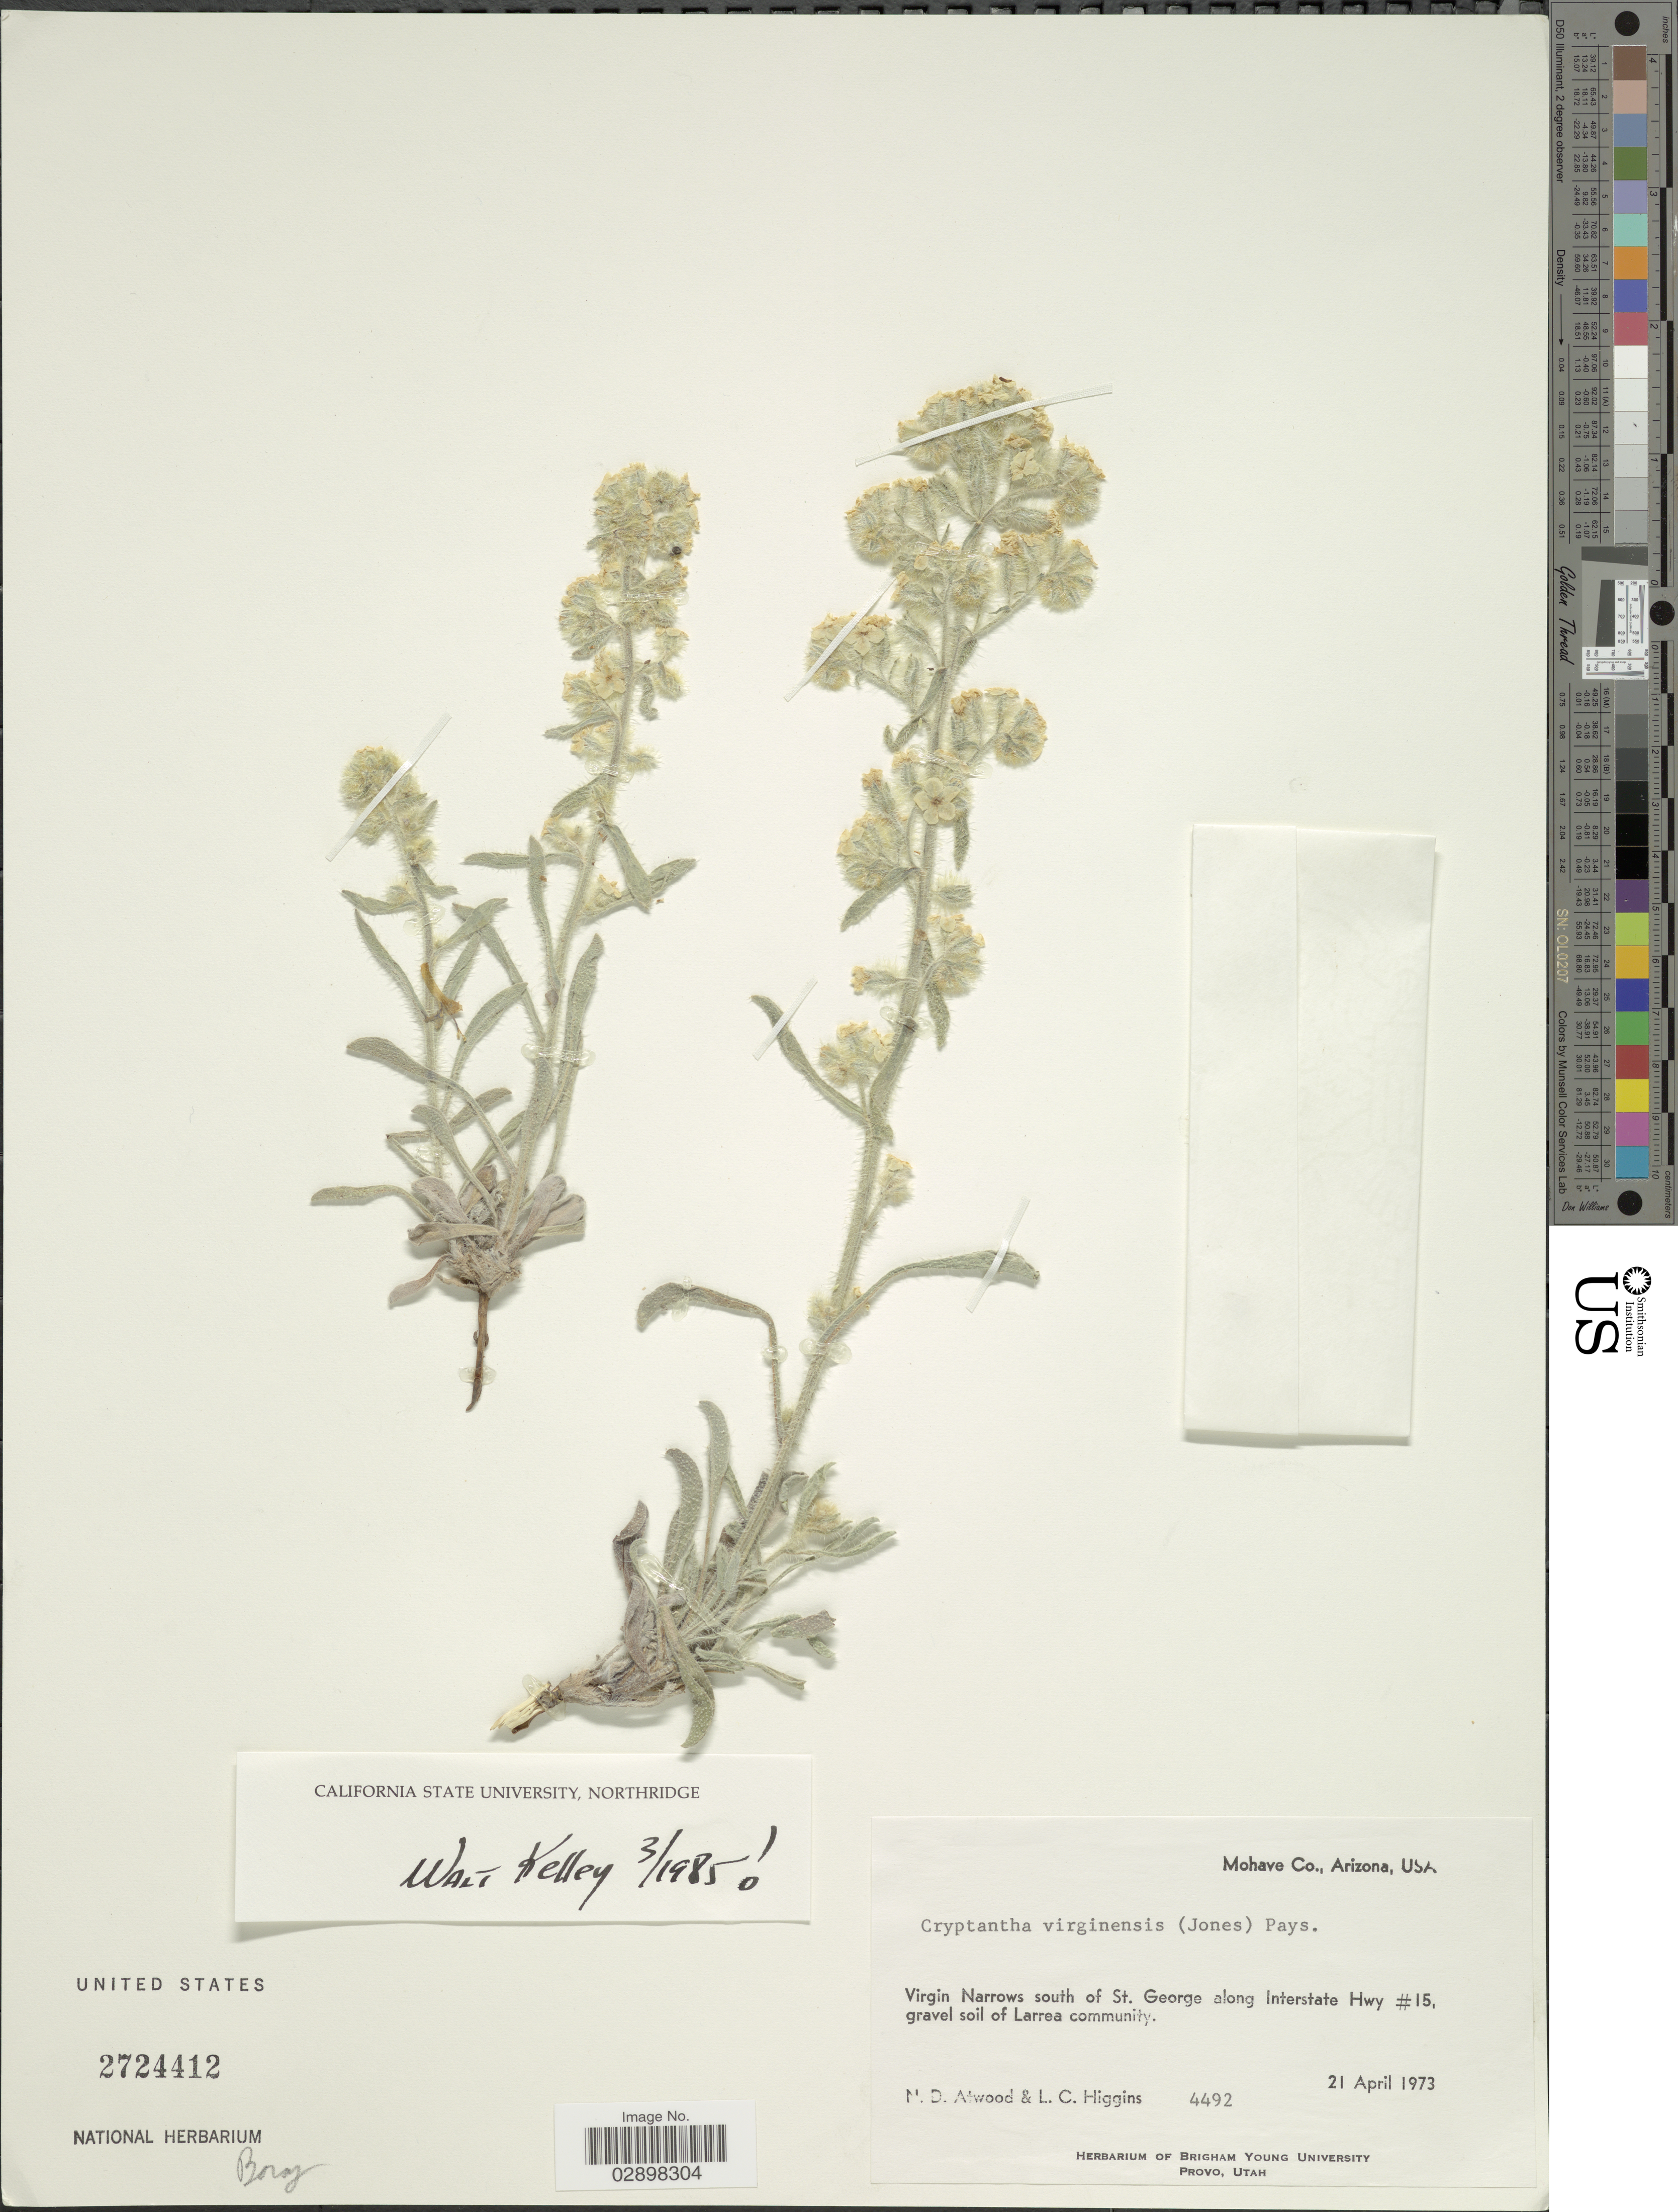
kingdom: Plantae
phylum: Tracheophyta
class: Magnoliopsida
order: Boraginales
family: Boraginaceae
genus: Cryptantha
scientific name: Cryptantha virginensis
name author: (M.E. Jones) Payson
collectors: N. Atwood & L. Higgins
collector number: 4492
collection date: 1973-04-21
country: United States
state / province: Arizona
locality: Mohave Co., Virigin Narrows south of St. George along Interstate Hwy #15.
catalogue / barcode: US 2724412